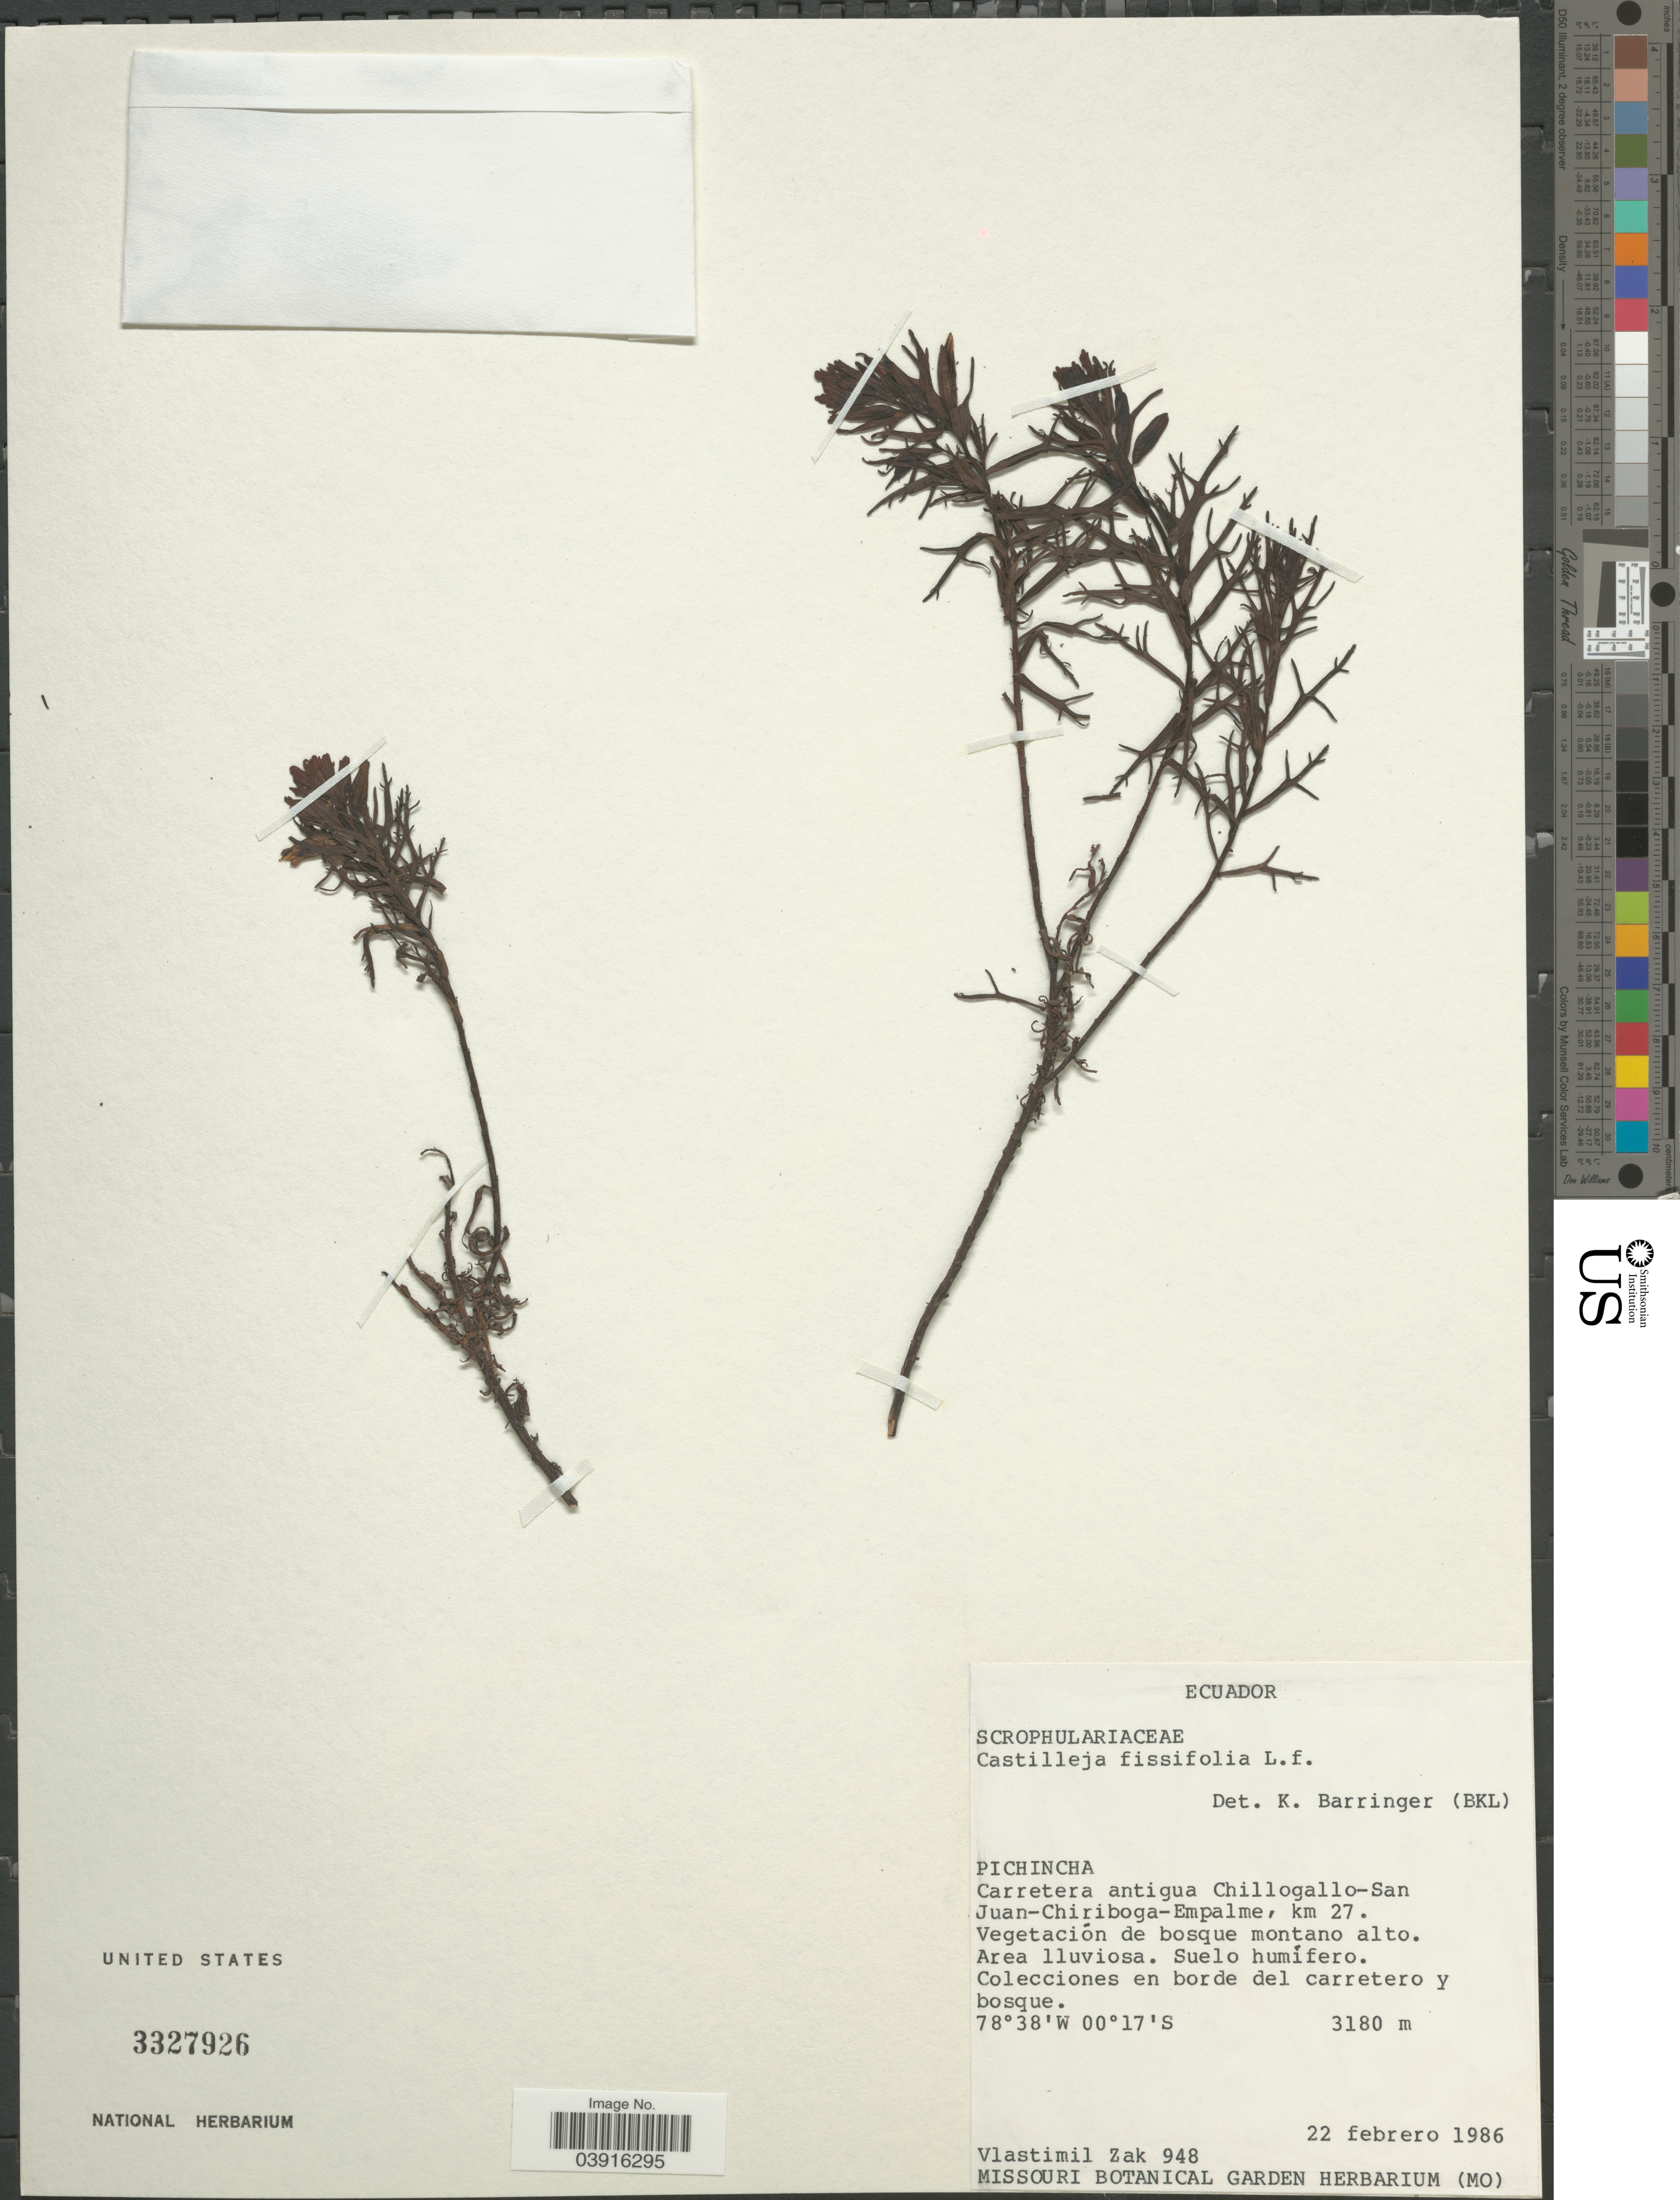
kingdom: Plantae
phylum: Tracheophyta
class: Magnoliopsida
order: Lamiales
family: Orobanchaceae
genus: Castilleja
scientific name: Castilleja fissifolia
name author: L. f.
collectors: V. Zak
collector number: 948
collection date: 1986-02-22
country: Ecuador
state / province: Pichincha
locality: Carretera antigua Chillogallo-San Juan-Chiriboga-Empalme, km 27.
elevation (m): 3180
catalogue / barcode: US 3327926